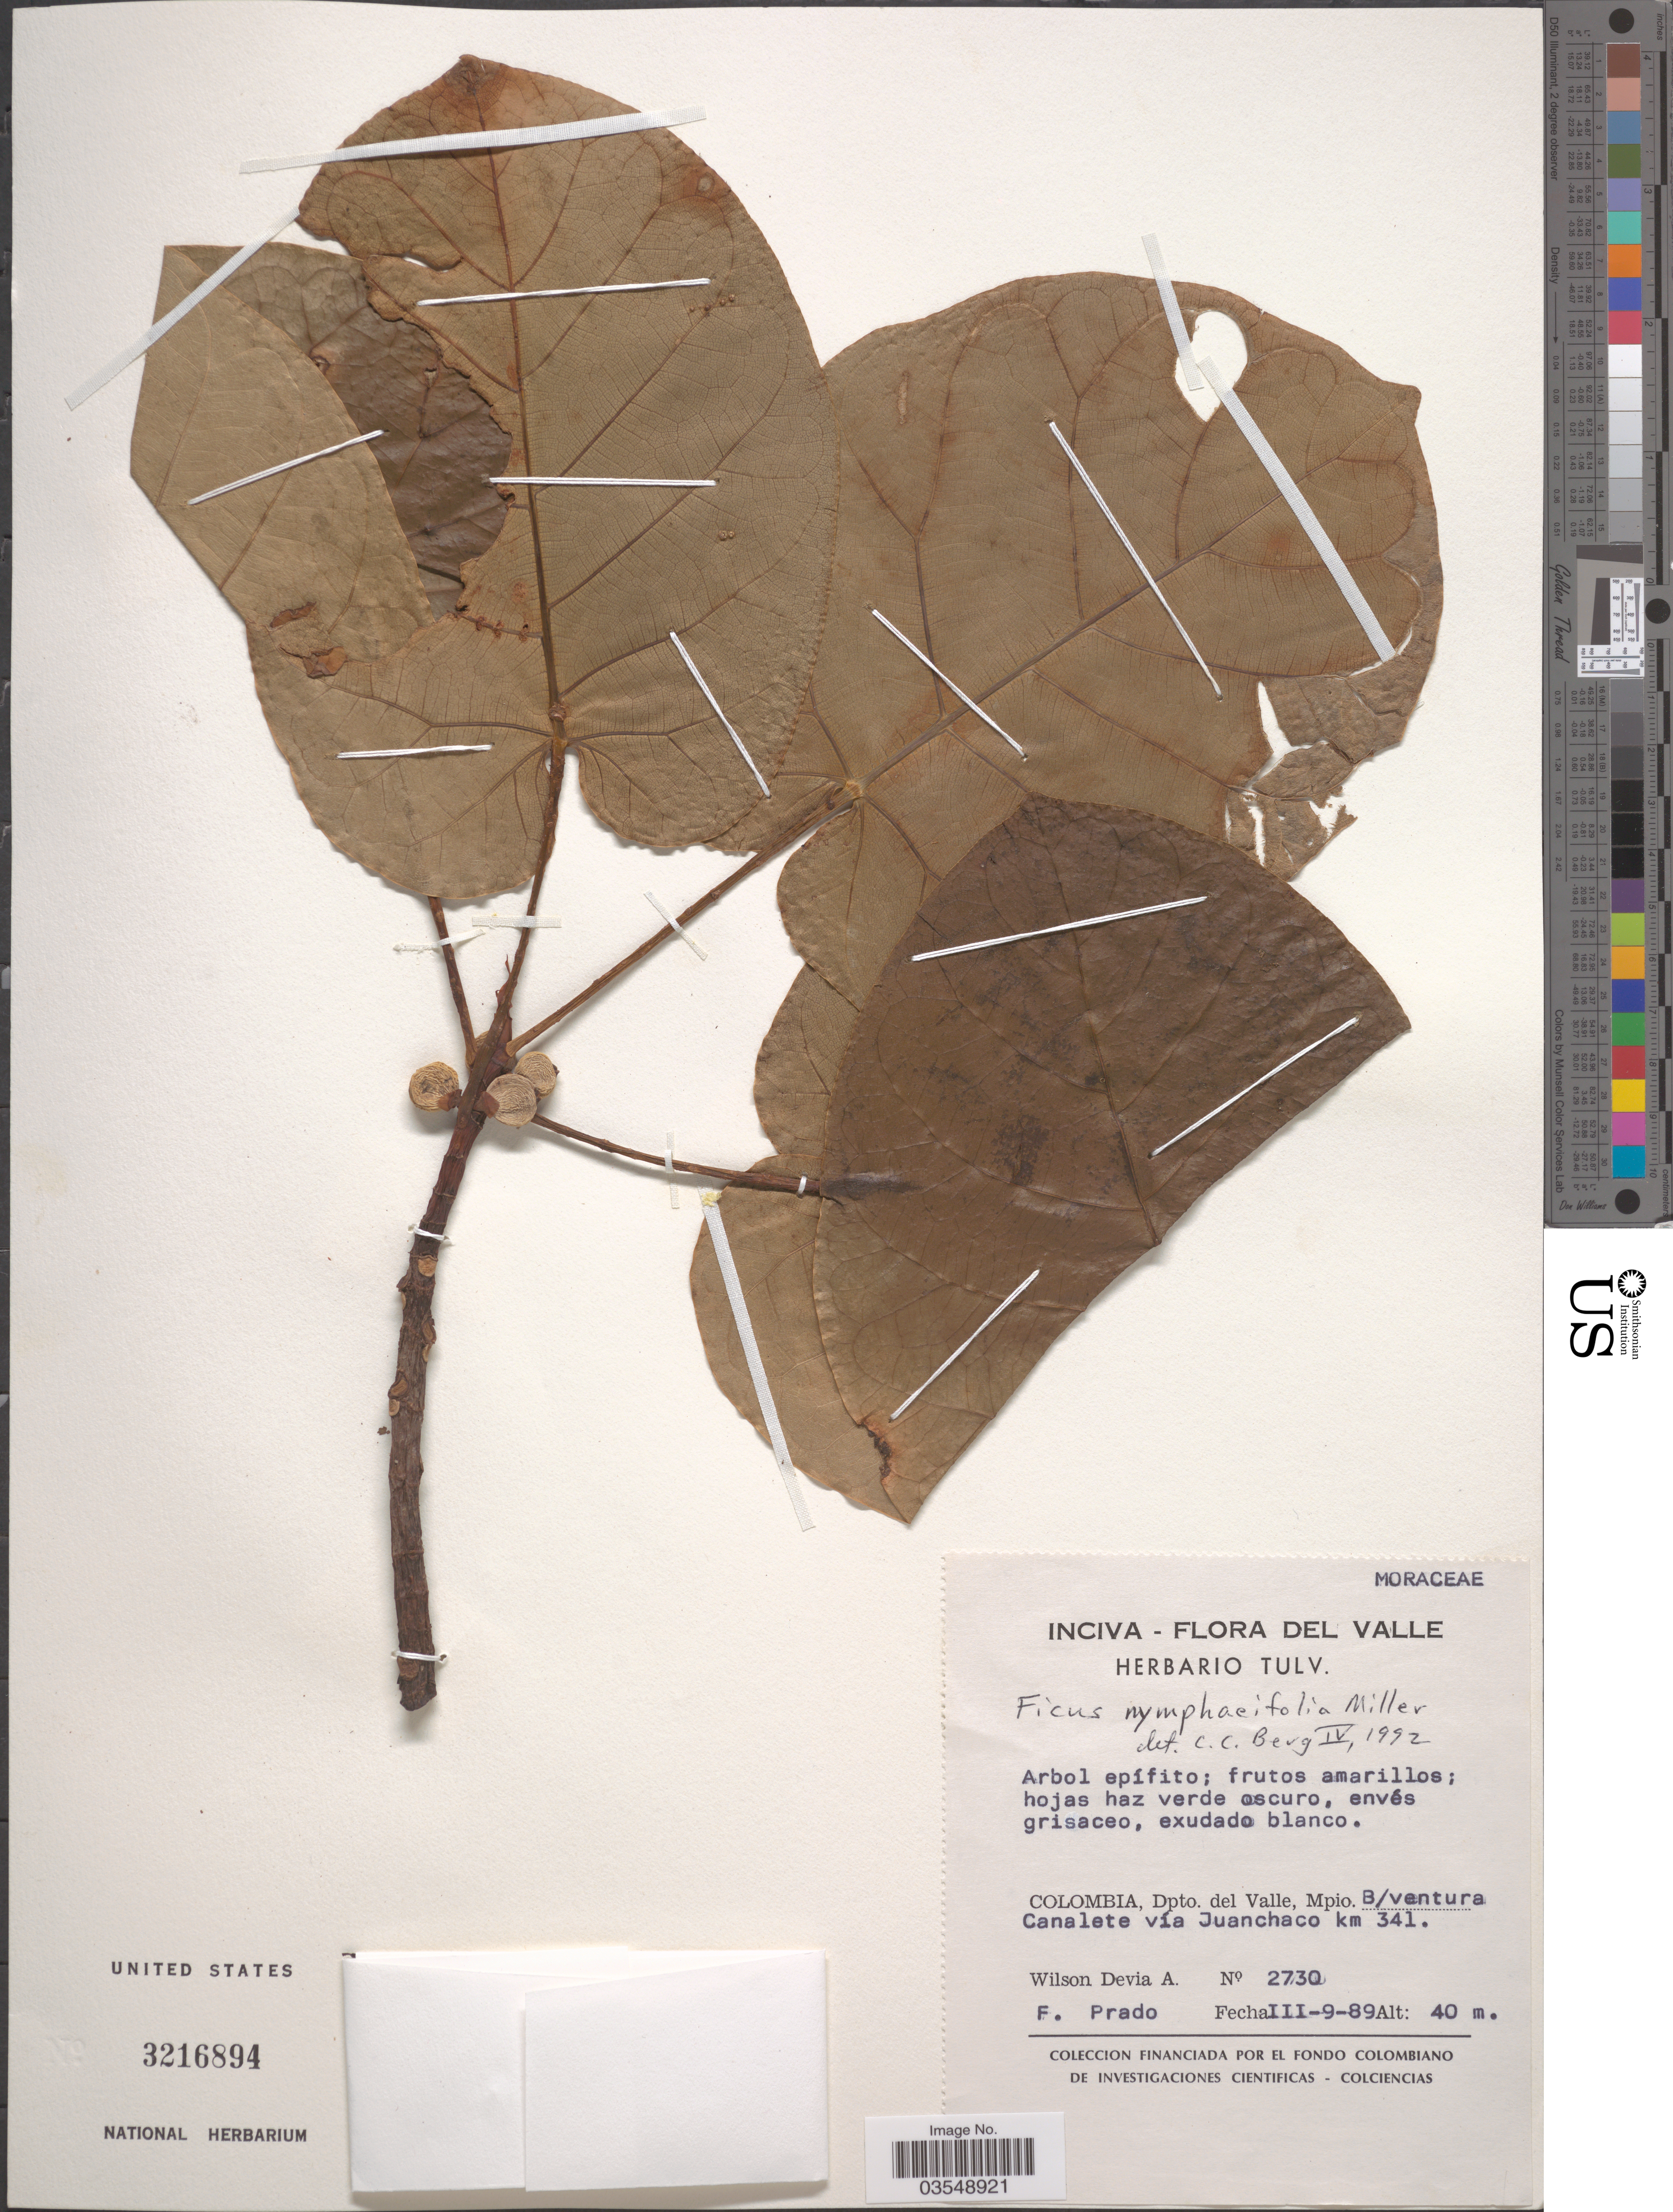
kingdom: Plantae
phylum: Tracheophyta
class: Magnoliopsida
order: Rosales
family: Moraceae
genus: Ficus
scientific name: Ficus nymphaeifolia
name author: Mill.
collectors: W. Devia A. & F. Prado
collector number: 2730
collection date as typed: Transcribed d/m/y: 9/3/89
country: Colombia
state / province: Valle del Cauca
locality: Del Valle. Dpto. del Valle, Mpio. B/ventura Canalete vía Juanchaco km 341.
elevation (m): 40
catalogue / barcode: US 3216894